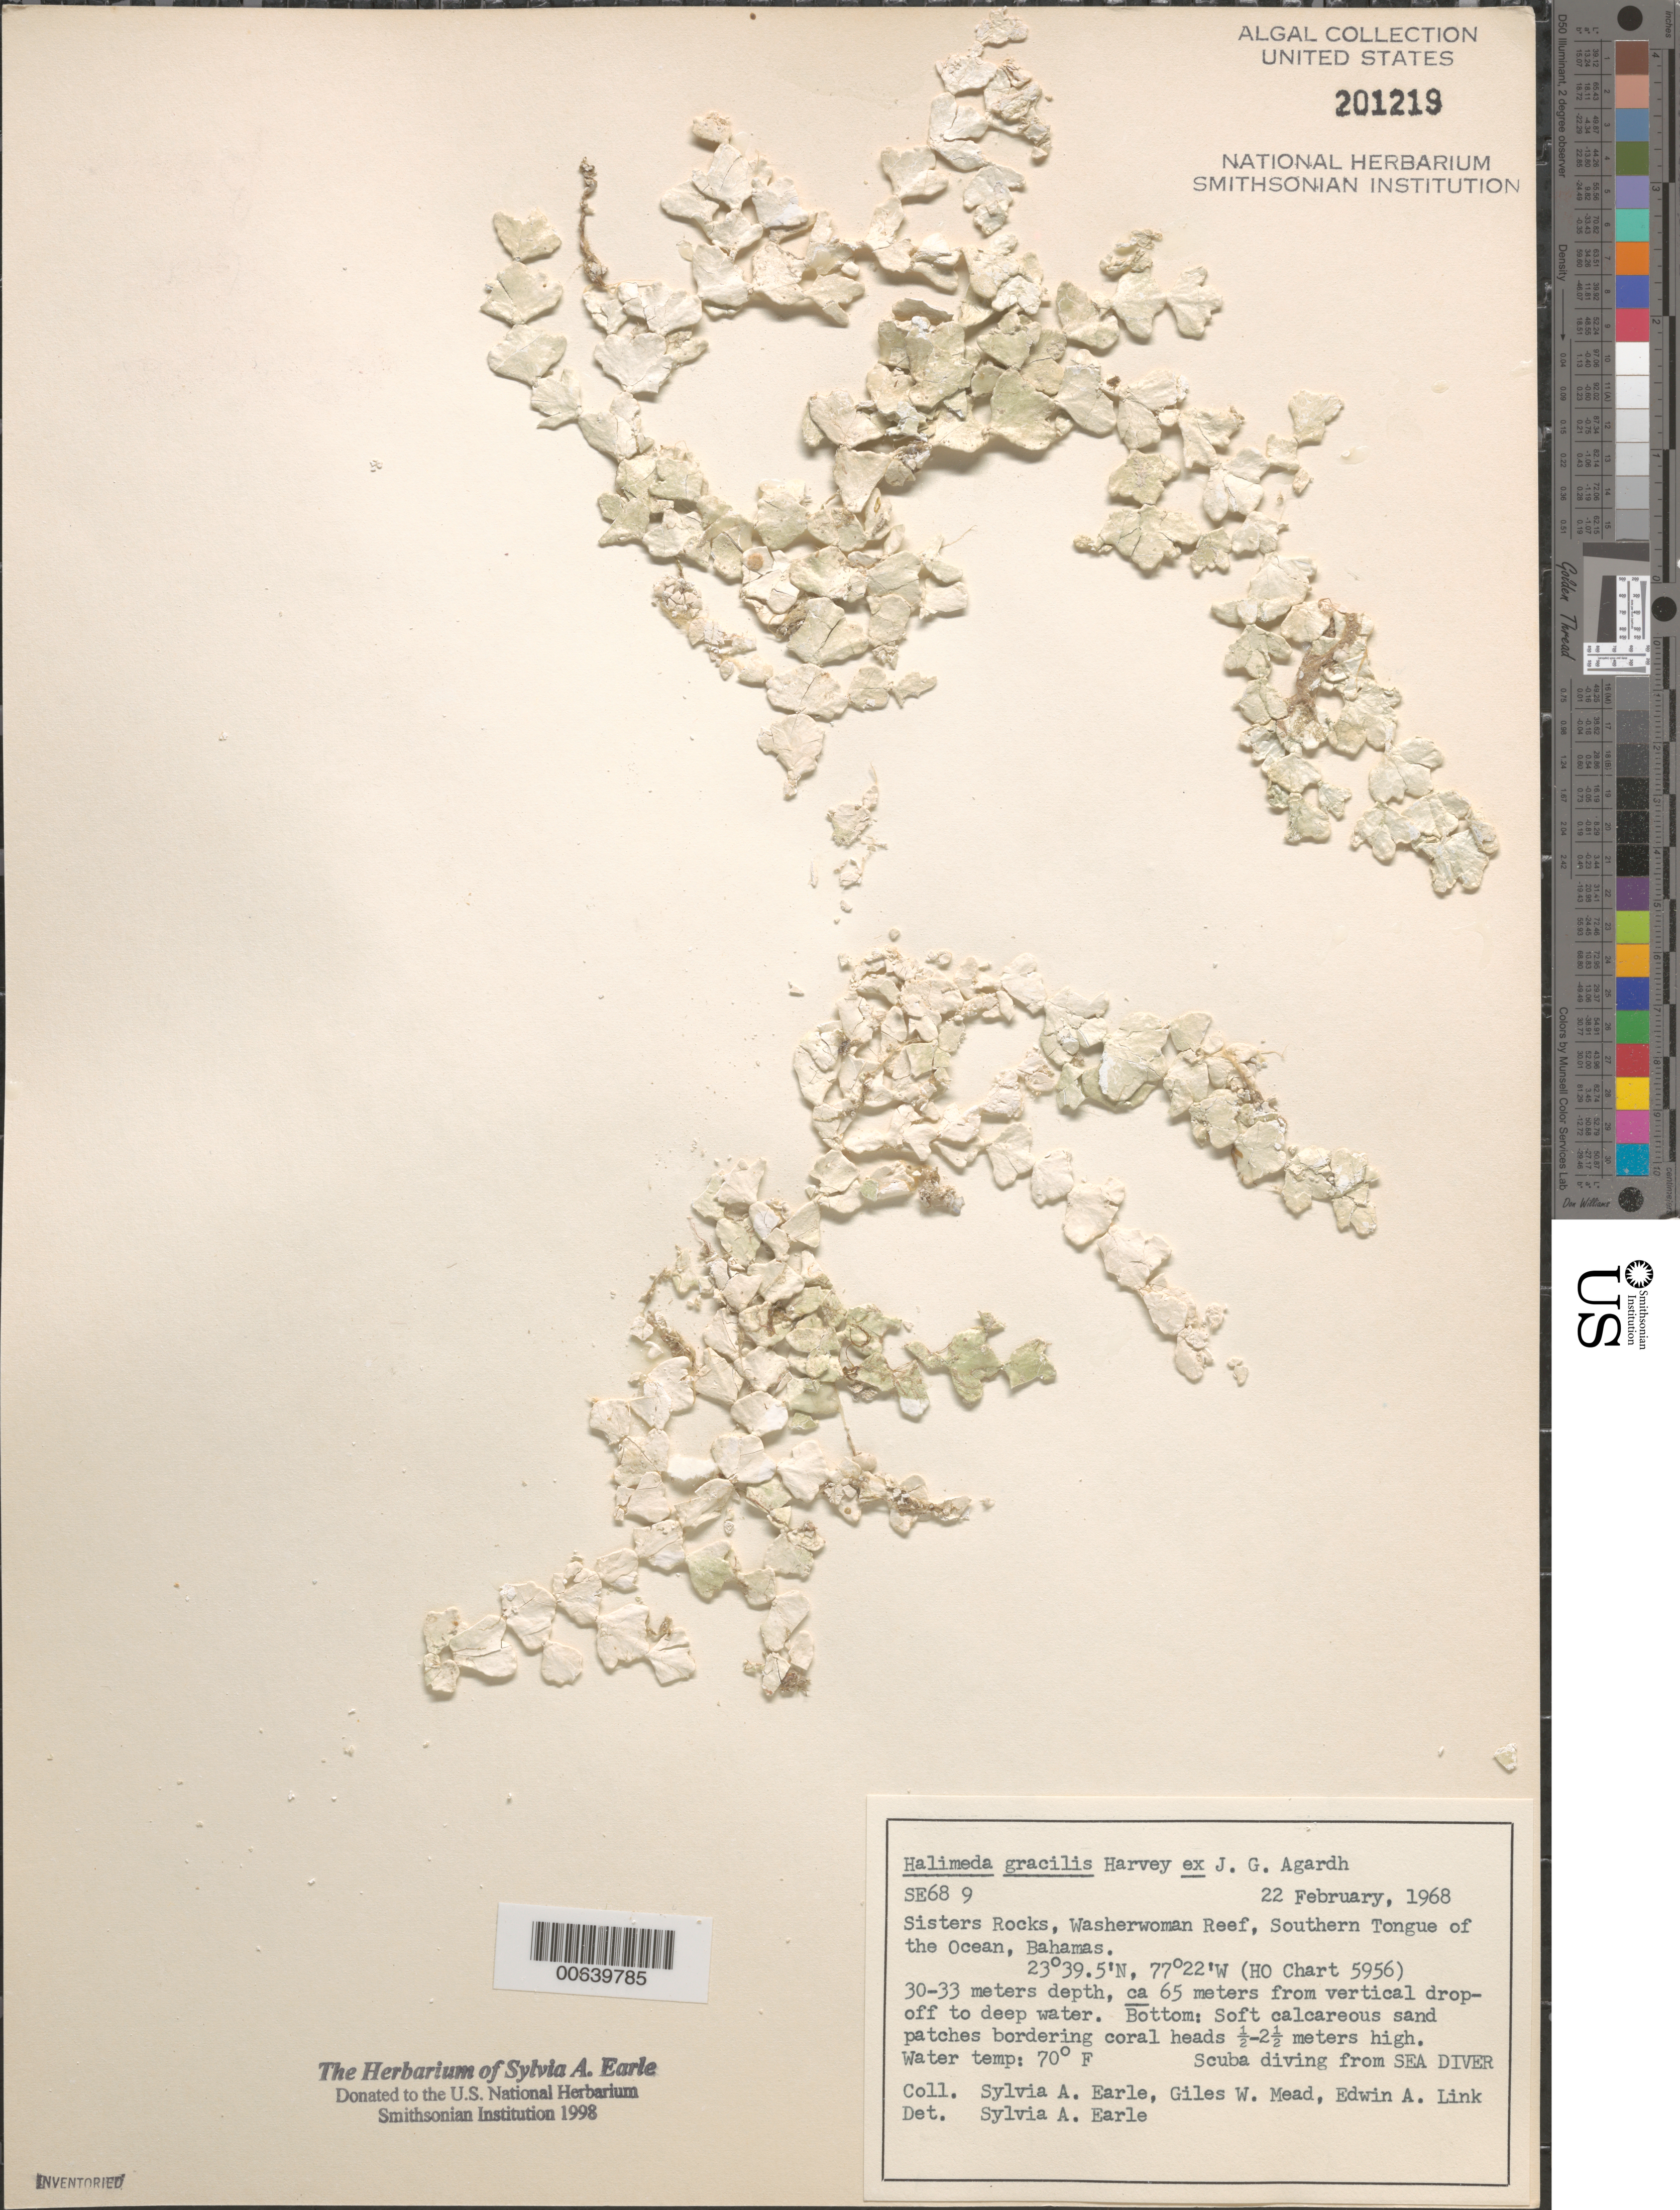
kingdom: Plantae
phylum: Chlorophyta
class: Ulvophyceae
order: Bryopsidales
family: Halimedaceae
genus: Halimeda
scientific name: Halimeda gracilis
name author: Harv. ex J. Agardh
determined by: Earle, S. A.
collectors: S. A. Earle, G. W. Mead & E. A. Link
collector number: SE 689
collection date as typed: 22 Feb 1968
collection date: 1968-02-22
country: Bahamas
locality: Sisters Rocks, Washerwoman Reef, Southern Tongue of the Ocean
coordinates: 23 39.5' N, 77 22' W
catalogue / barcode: US 201219